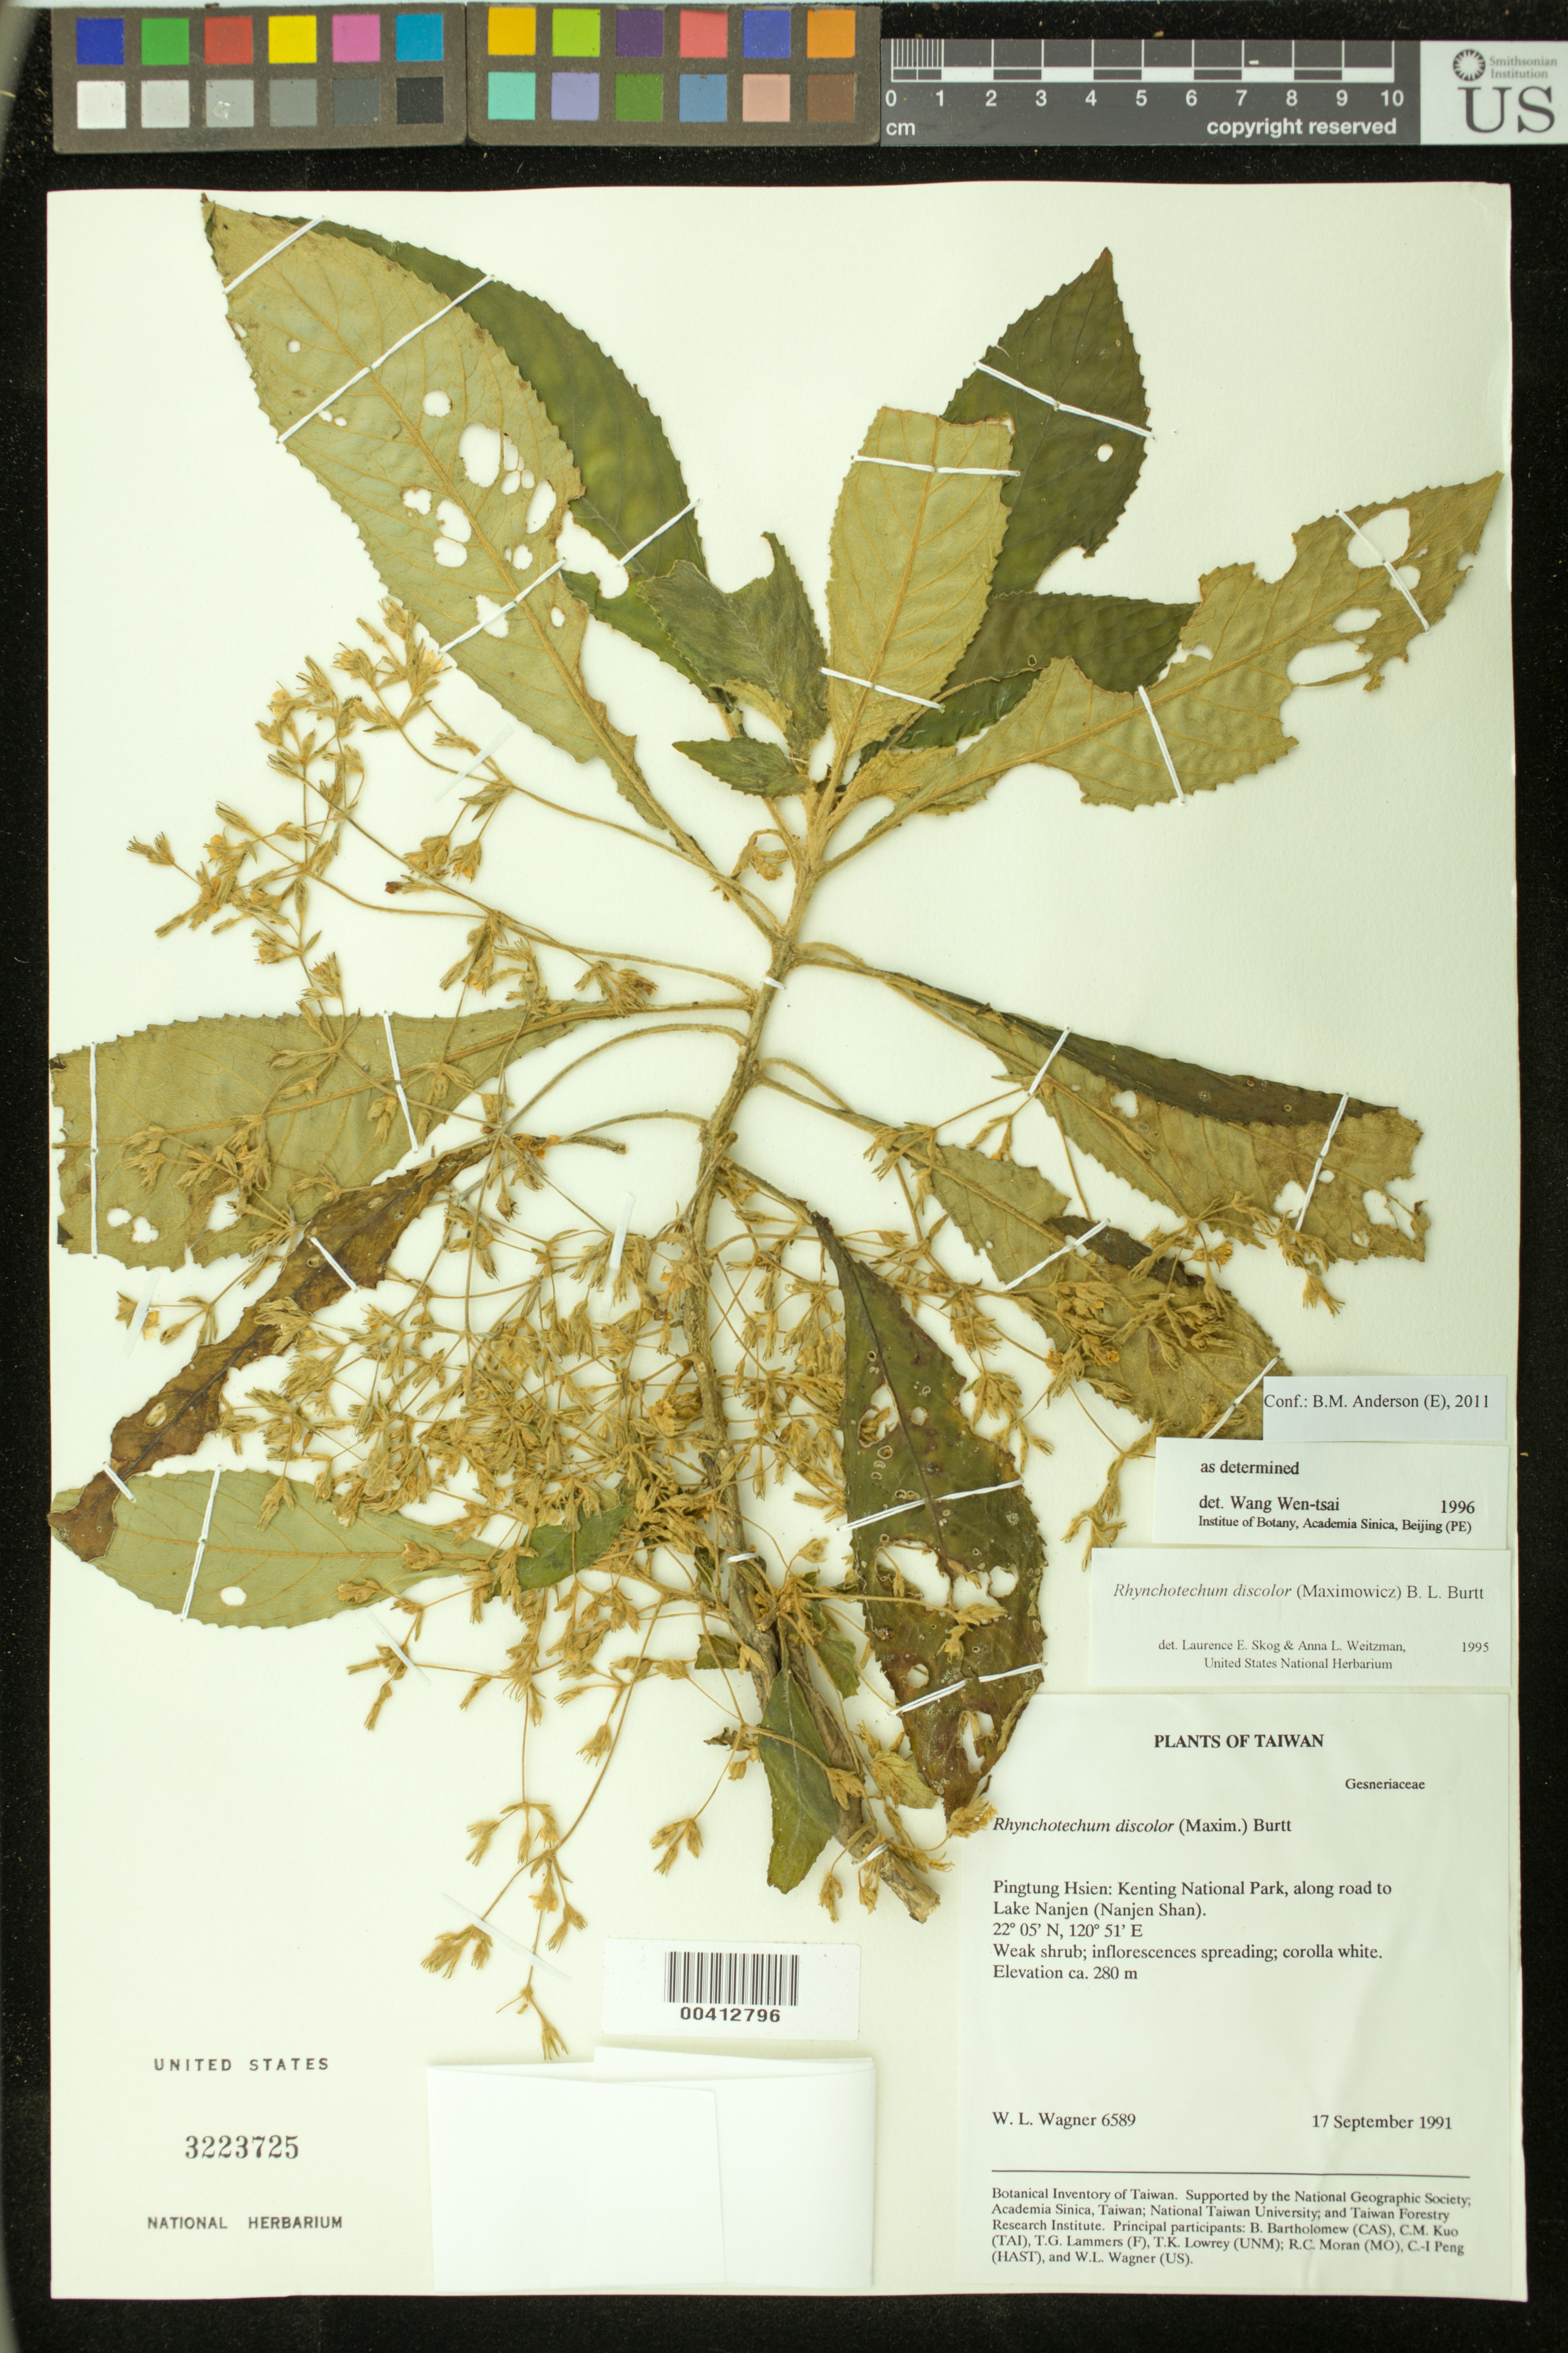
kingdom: Plantae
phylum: Tracheophyta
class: Magnoliopsida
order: Lamiales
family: Gesneriaceae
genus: Rhynchotechum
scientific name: Rhynchotechum discolor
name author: (Maxim.) B.L. Burtt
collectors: W. L. Wagner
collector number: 6589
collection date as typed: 17 Sep 1991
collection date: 1991-09-17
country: Taiwan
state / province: Pingtung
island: Taiwan [Formosa]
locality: Pingtung hsien, kenting national park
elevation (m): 280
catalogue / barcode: US 3223725